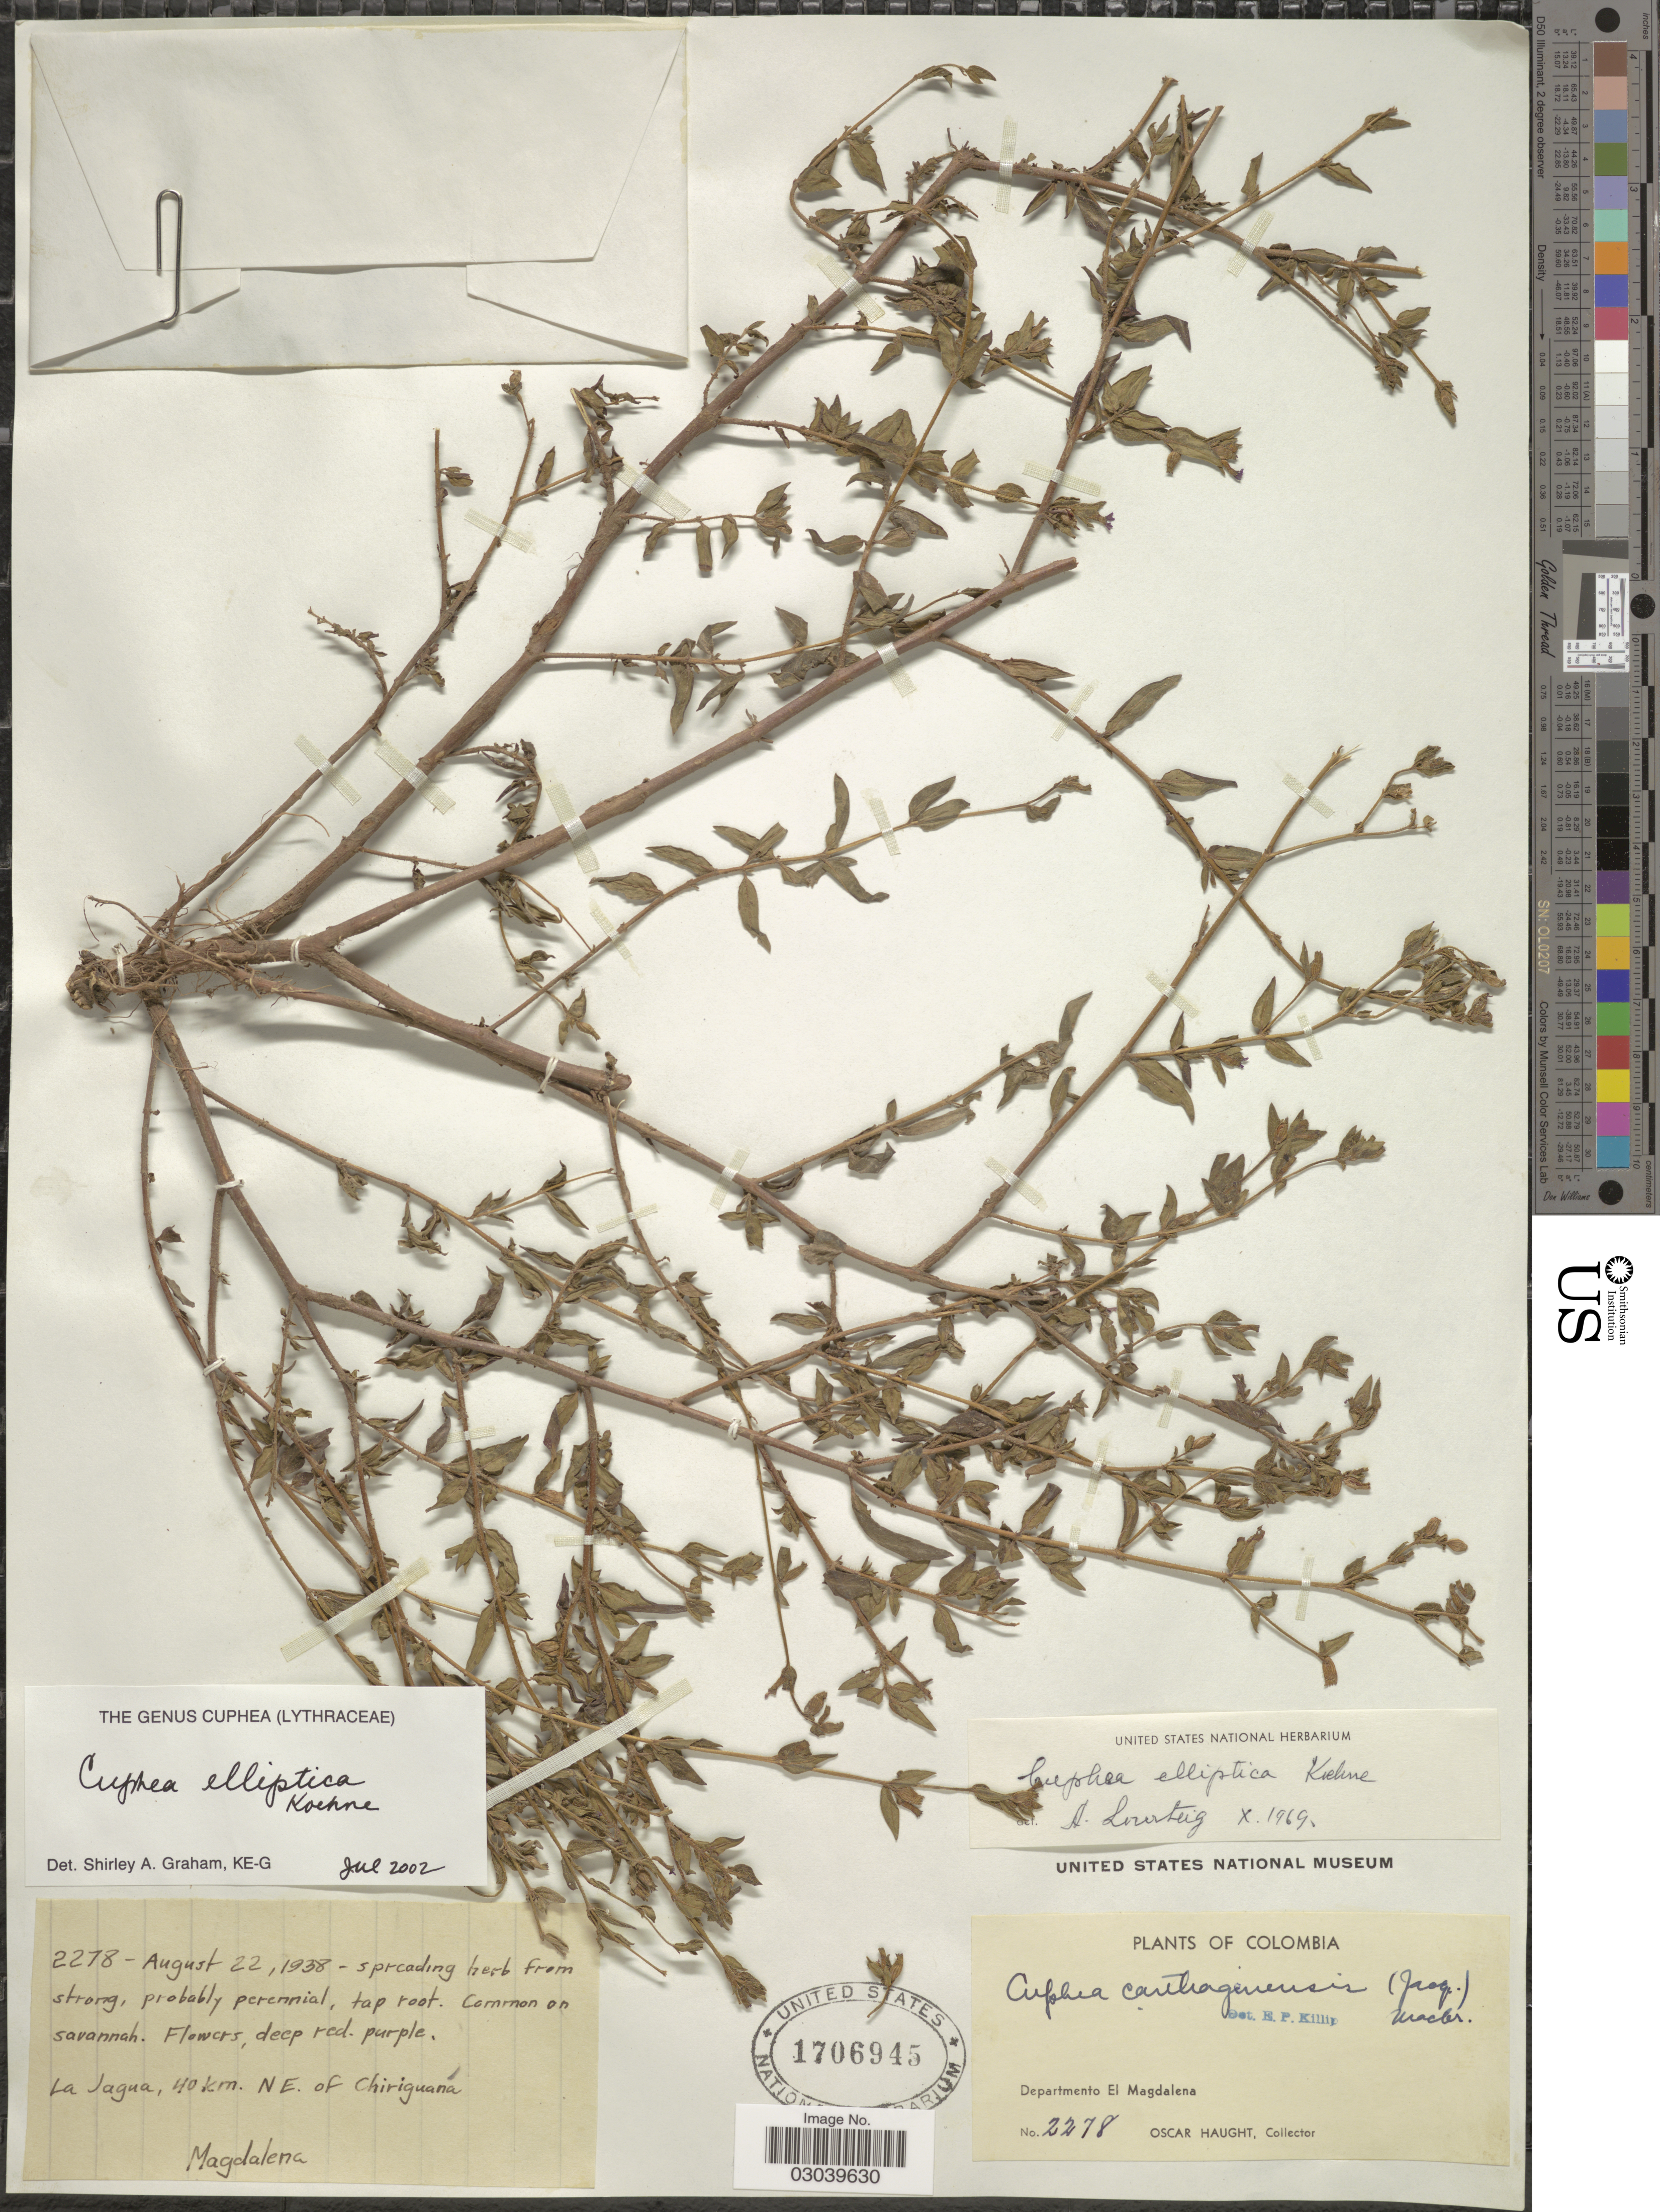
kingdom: Plantae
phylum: Tracheophyta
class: Magnoliopsida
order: Myrtales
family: Lythraceae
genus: Cuphea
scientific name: Cuphea elliptica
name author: Koehne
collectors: O. Haught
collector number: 2278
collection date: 1938-08-22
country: Colombia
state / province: Magdalena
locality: Departmento El Magdalena. La Jagua, 40 km. NE. of Chiriguaná.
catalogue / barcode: US 1706945